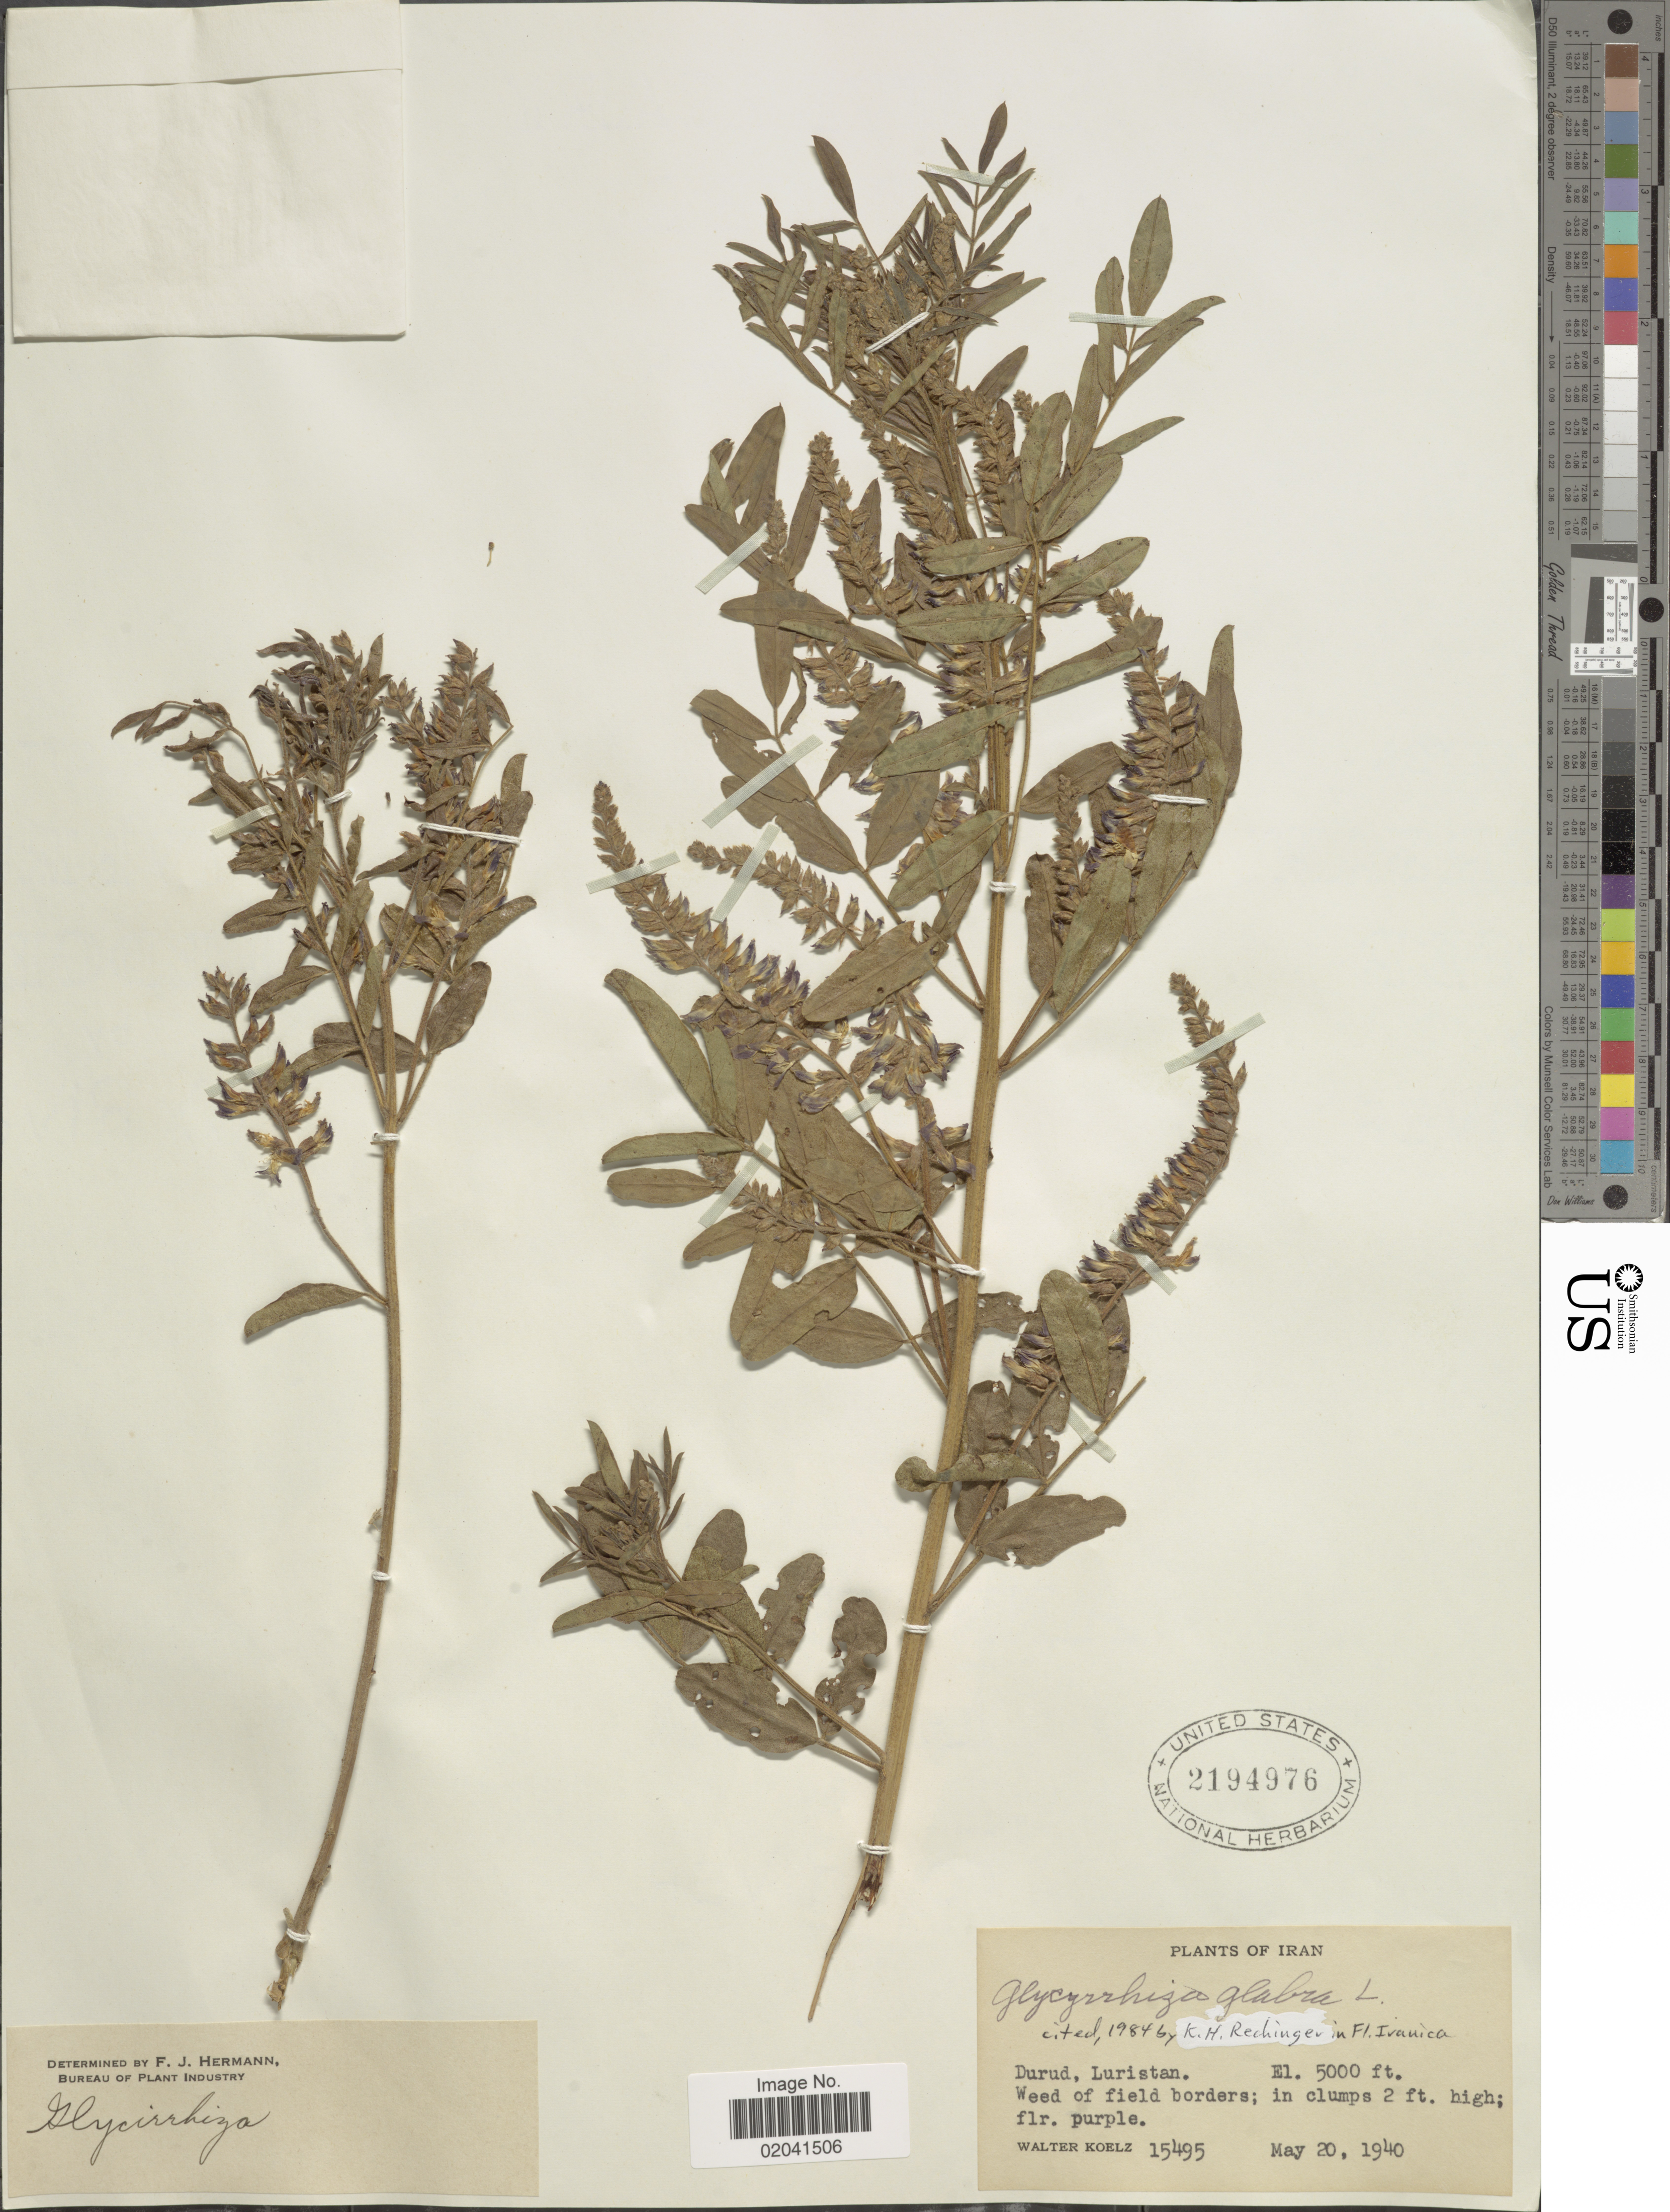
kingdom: Plantae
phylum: Tracheophyta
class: Magnoliopsida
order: Fabales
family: Fabaceae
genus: Glycyrrhiza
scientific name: Glycyrrhiza glabra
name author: L.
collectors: W. N. Koelz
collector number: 15495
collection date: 1940-05-20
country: Iran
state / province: Hormozgan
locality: Iran, durud, Luristan. Weed of field borders.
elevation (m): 1524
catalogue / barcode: US 2194976